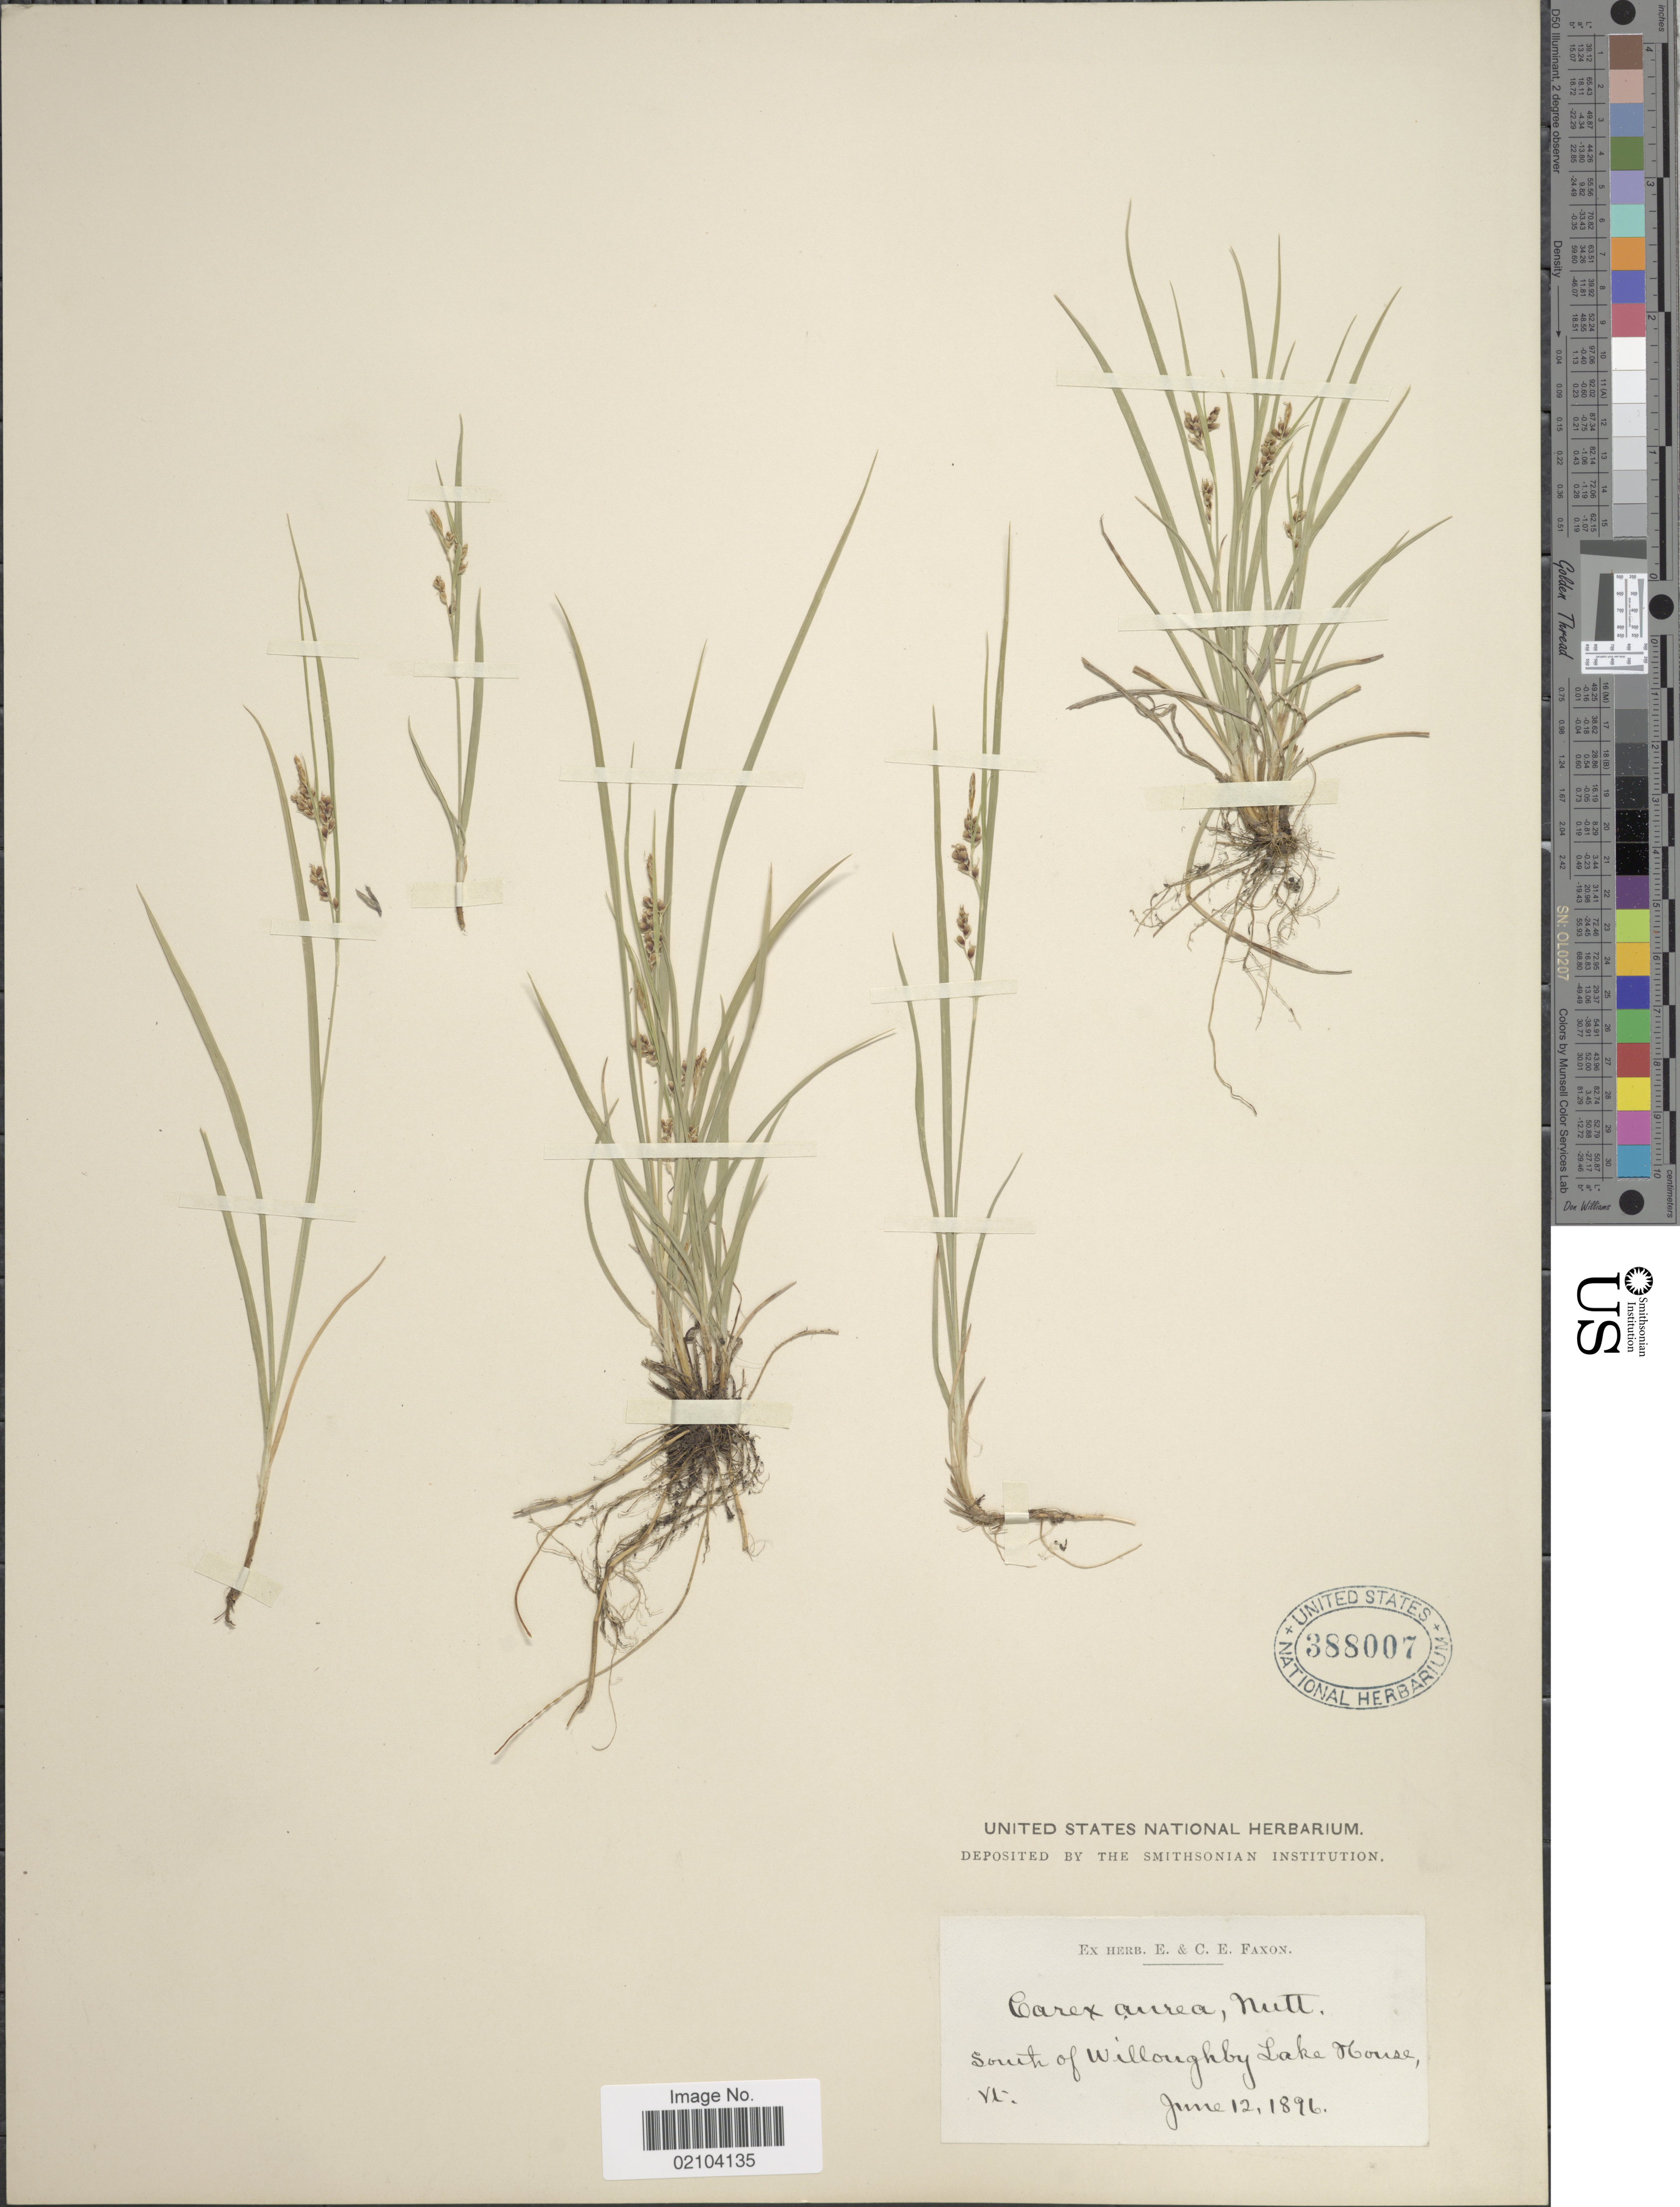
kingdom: Plantae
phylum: Tracheophyta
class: Liliopsida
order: Poales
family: Cyperaceae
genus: Carex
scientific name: Carex aurea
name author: Nutt.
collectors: ex herb. E. & C.E. Faxon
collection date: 1896-06-12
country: United States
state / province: Vermont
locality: South of Willoughby Lake House, Vt.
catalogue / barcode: US 388007